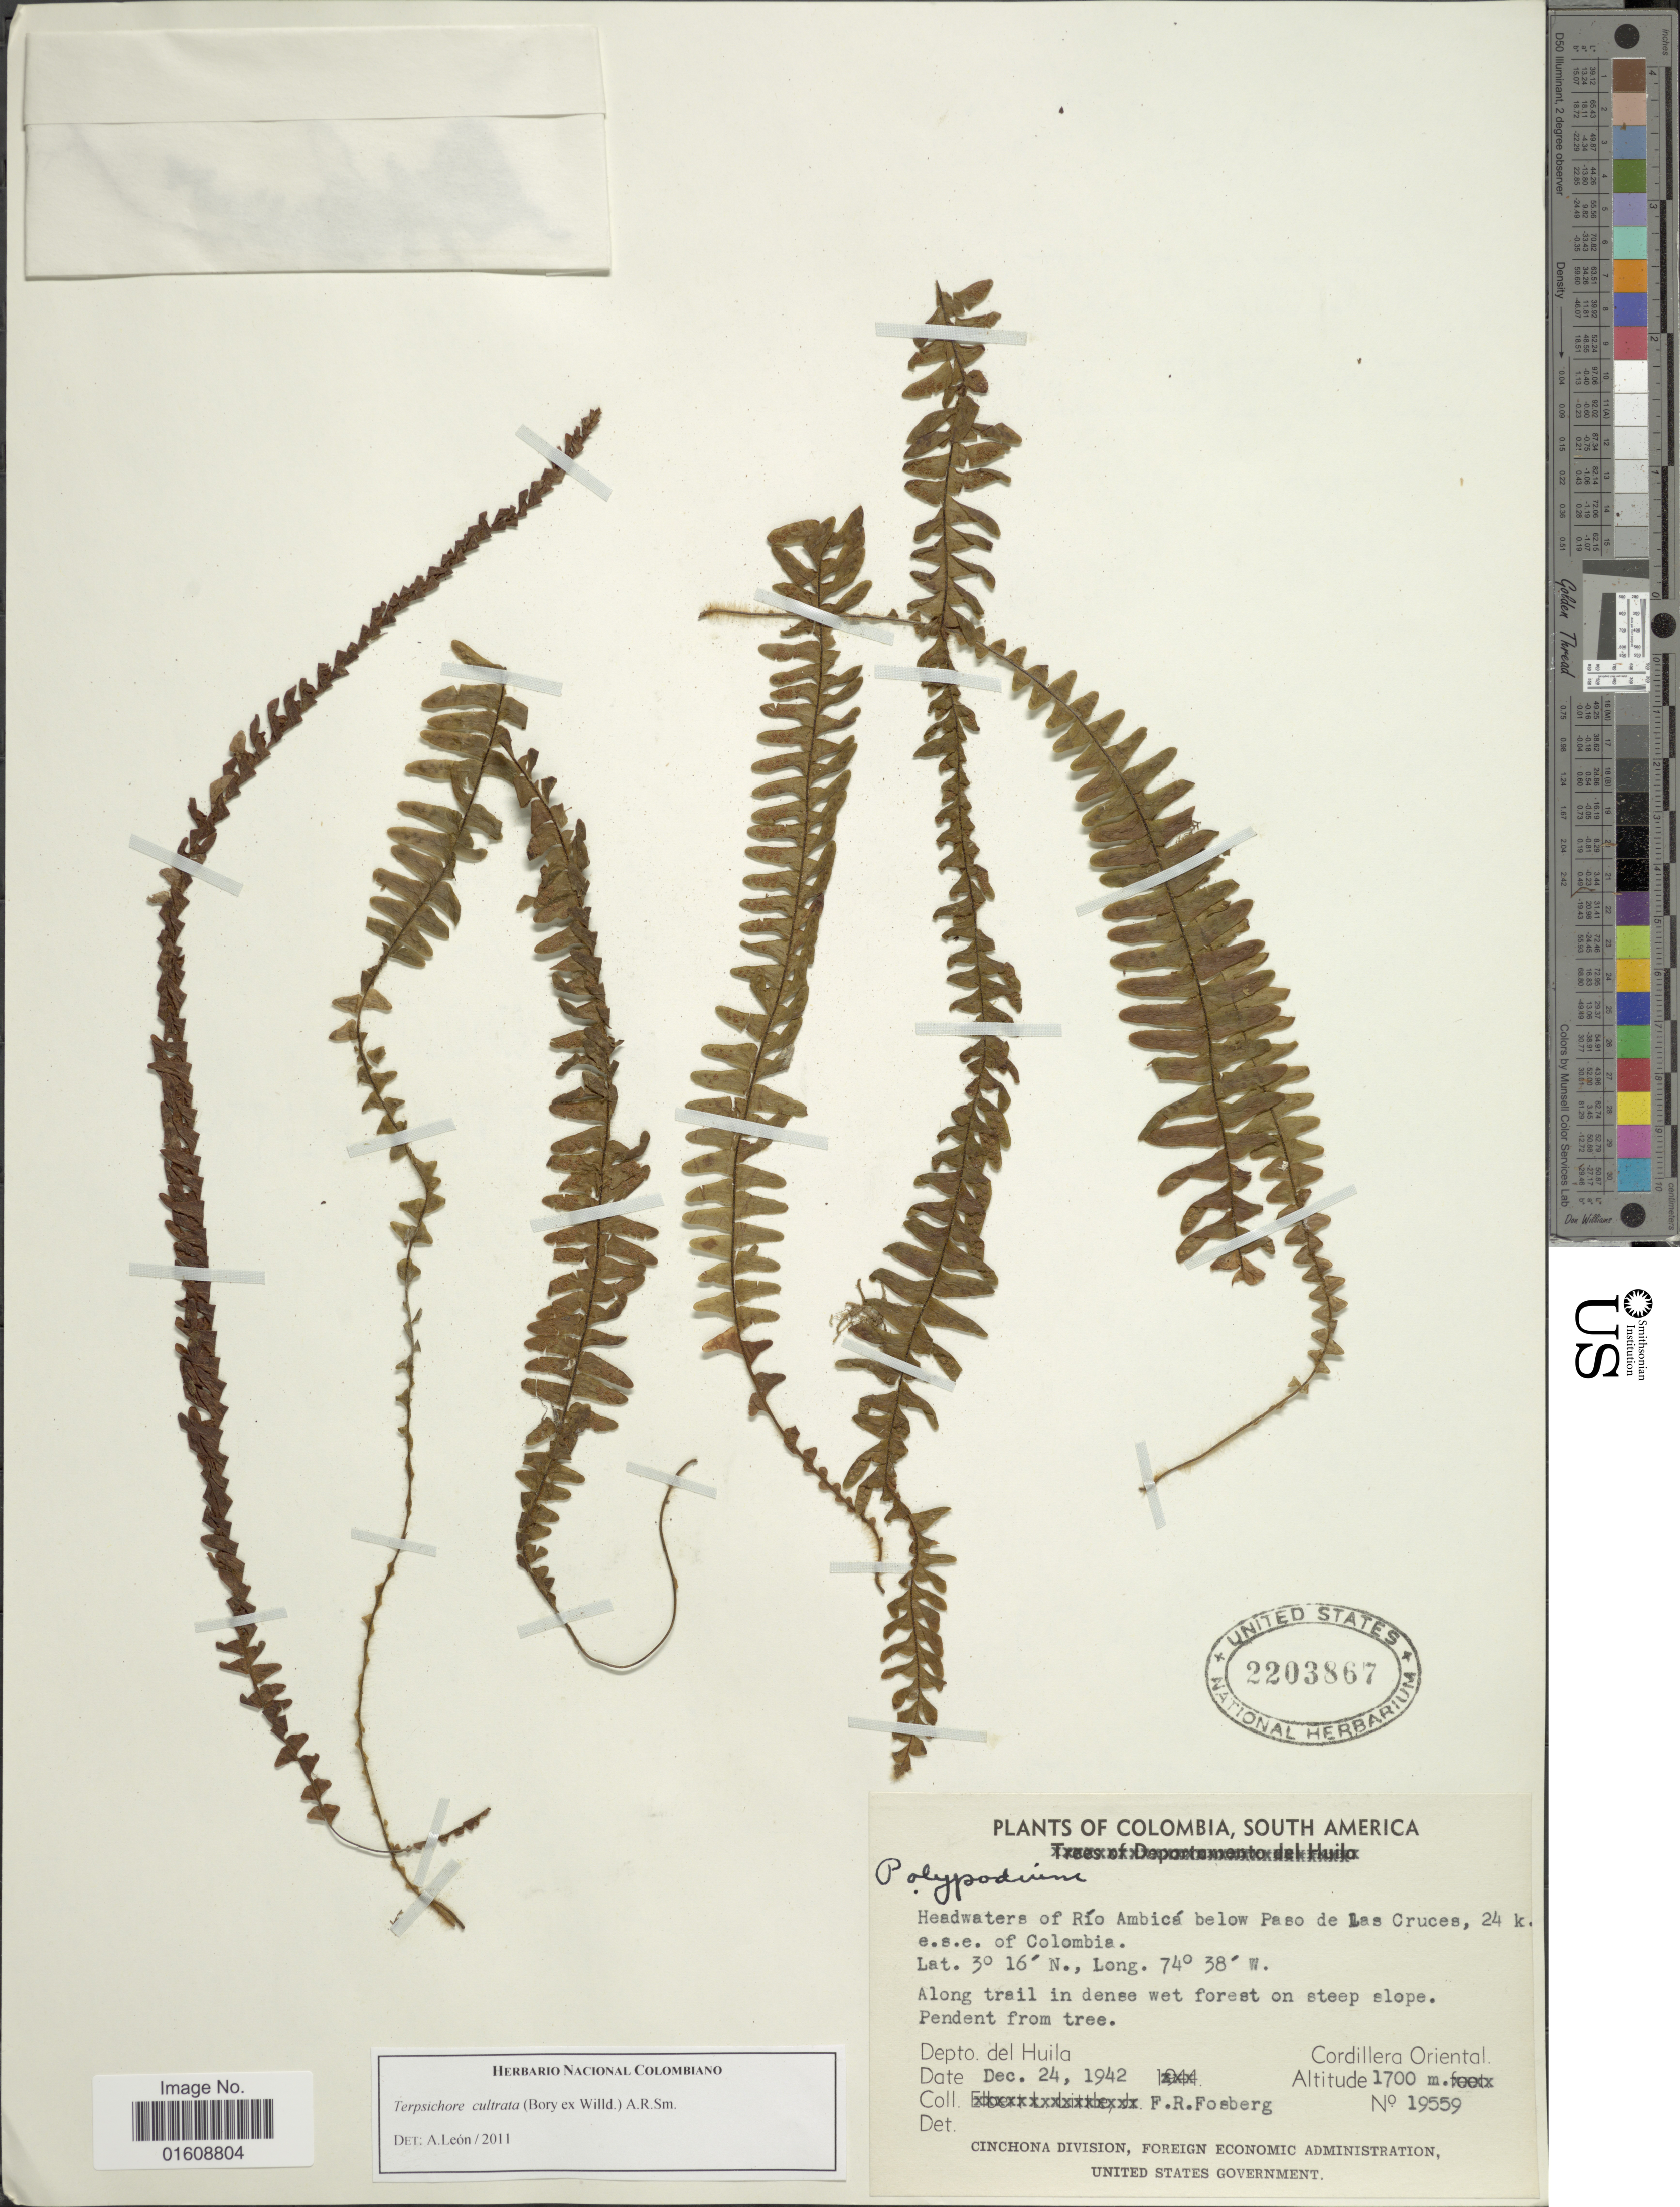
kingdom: Plantae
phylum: Tracheophyta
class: Polypodiopsida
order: Polypodiales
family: Polypodiaceae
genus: Alansmia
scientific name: Alansmia cultrata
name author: (Bory ex Willd.) Moguel & M. Kessler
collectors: F. R. Fosberg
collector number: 19559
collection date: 1942-12-24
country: Colombia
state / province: Huila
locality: Headwaters of Río Ambicá below Paso de Las Cruces, 24 k. e.s.e. of Colombia. Along trail in dense wet forest on steep slope. Cordillera Oriental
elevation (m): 1700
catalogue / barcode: US 2203867